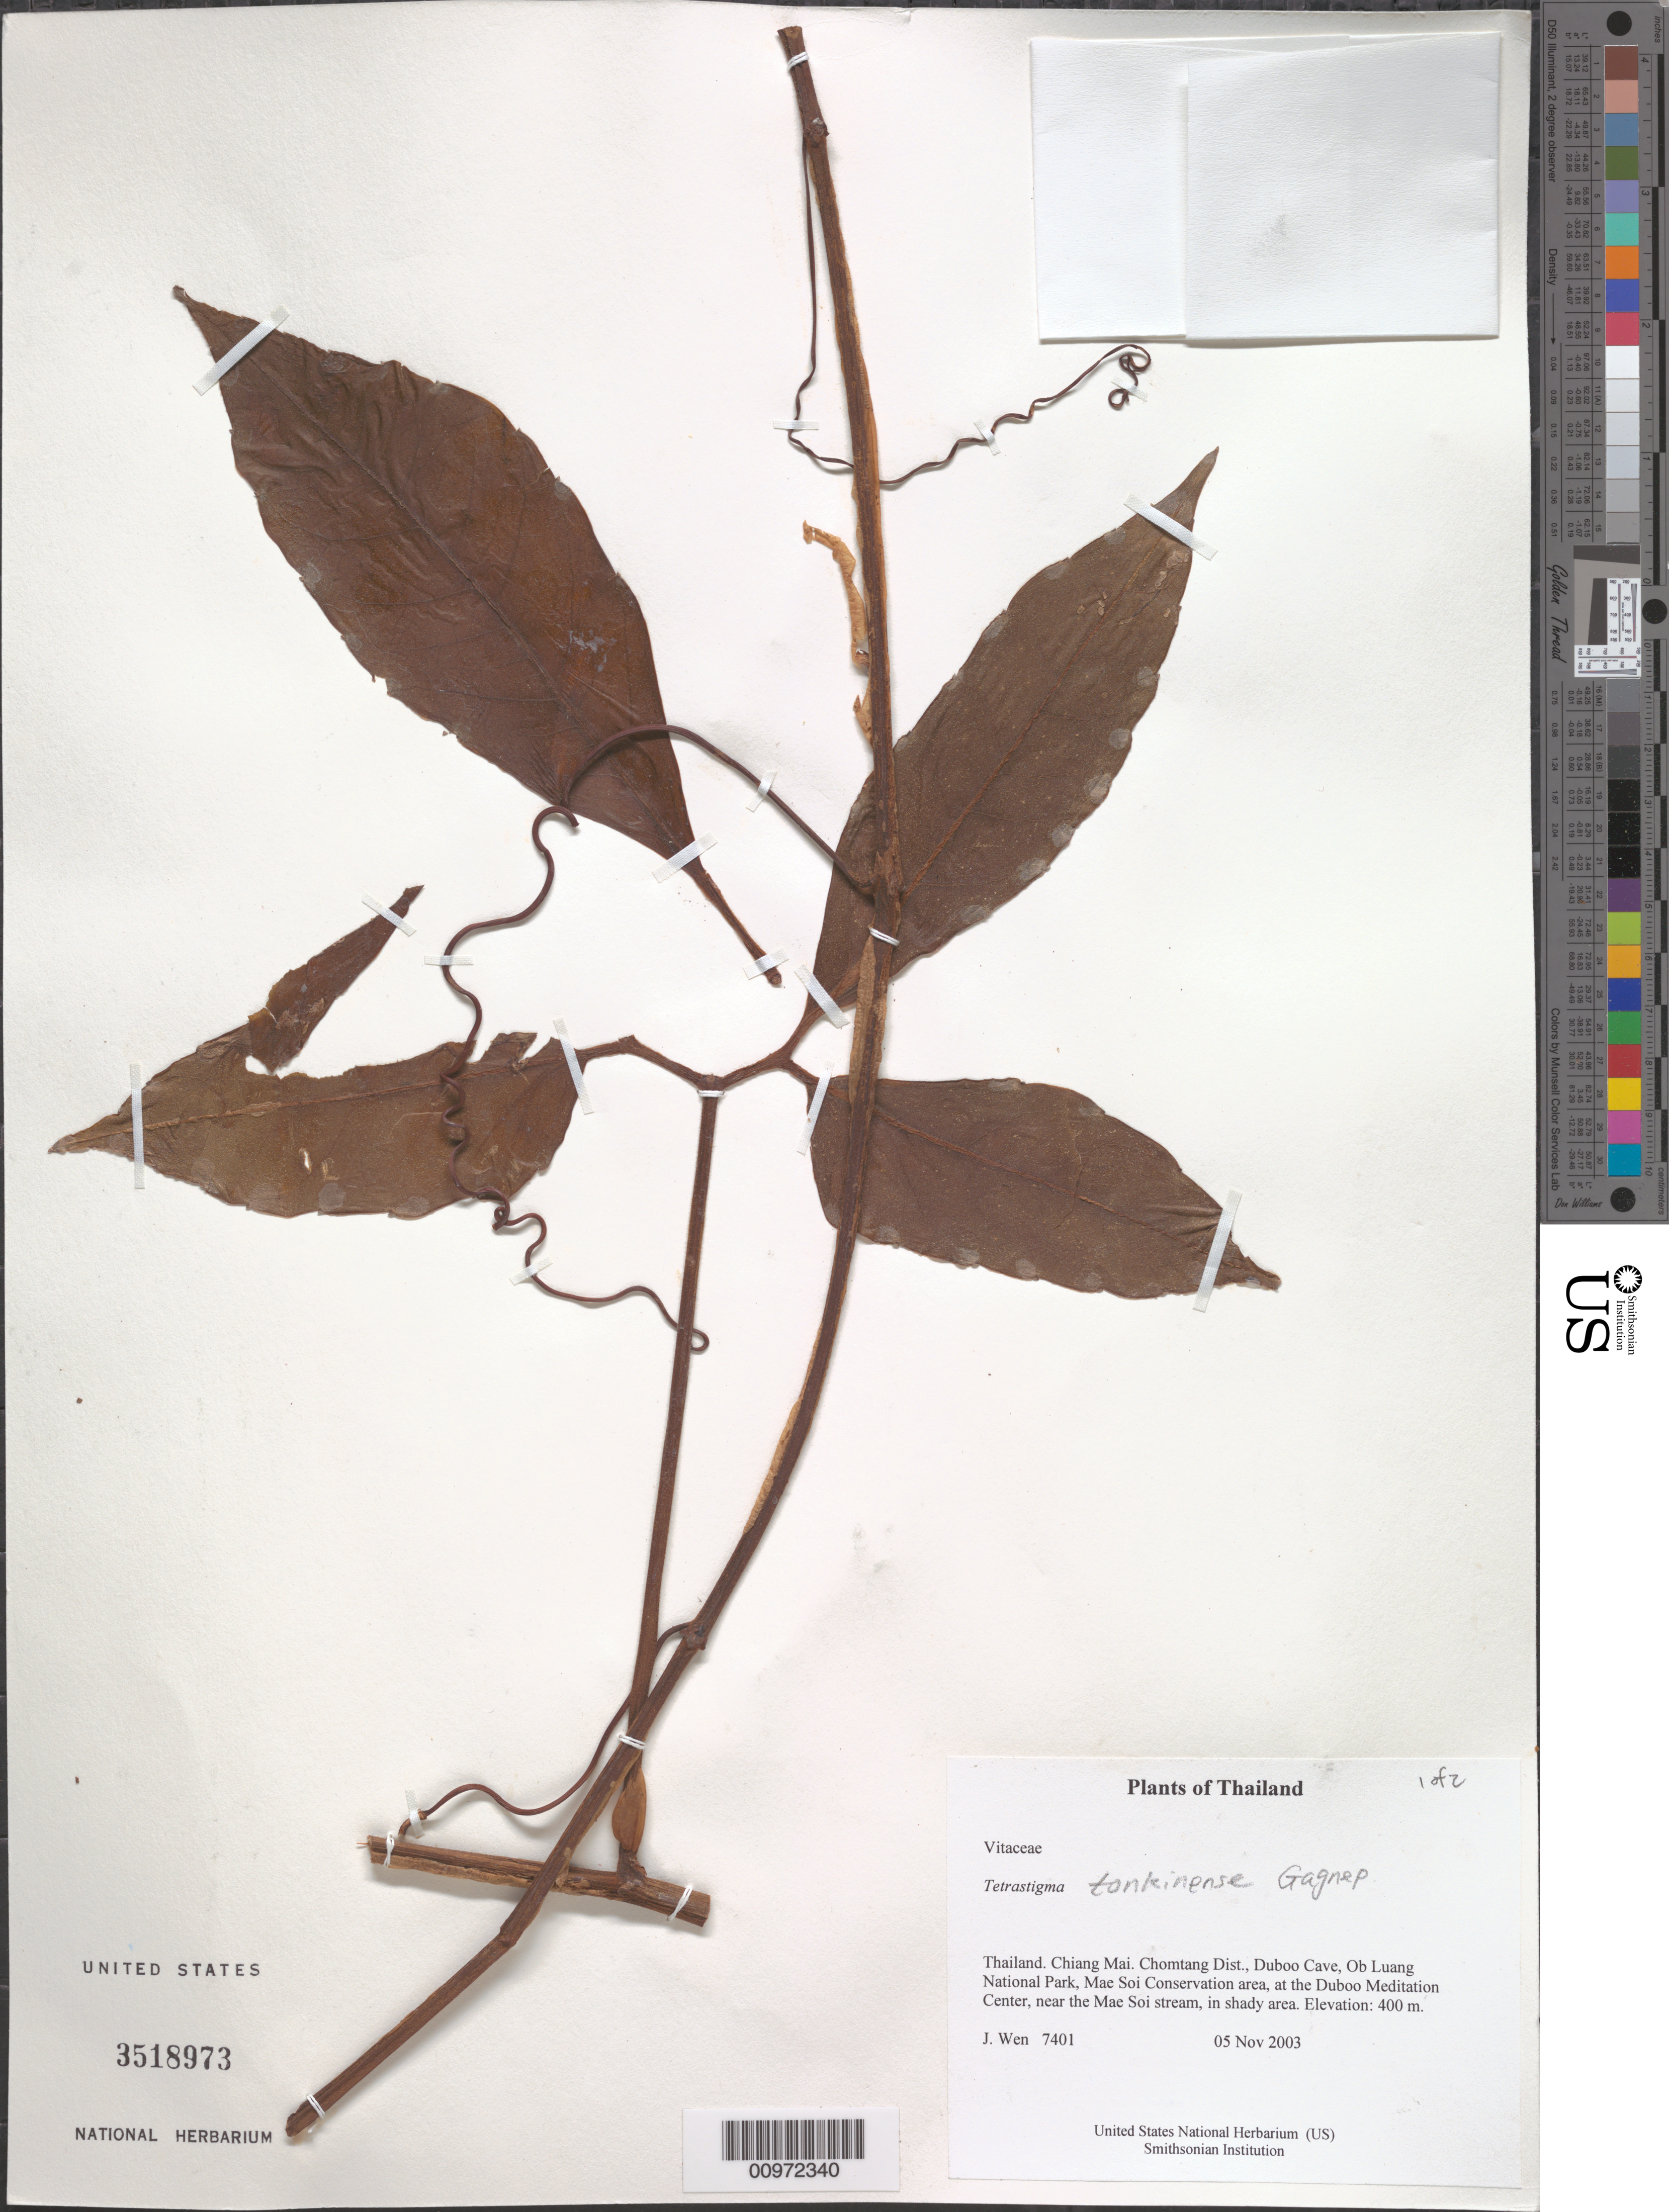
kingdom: Plantae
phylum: Tracheophyta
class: Magnoliopsida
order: Vitales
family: Vitaceae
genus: Tetrastigma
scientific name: Tetrastigma sp.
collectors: J. Wen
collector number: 7401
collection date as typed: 05 Nov 2003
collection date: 2003-11-05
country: Thailand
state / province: Chiang Mai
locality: Chomtang Dist., Duboo Cave, Ob Luang National Park, Mae Soi Conservation area, at the Duboo Meditation Center, near the Mae Soi stream, in shady area.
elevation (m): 400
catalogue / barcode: US 3518973